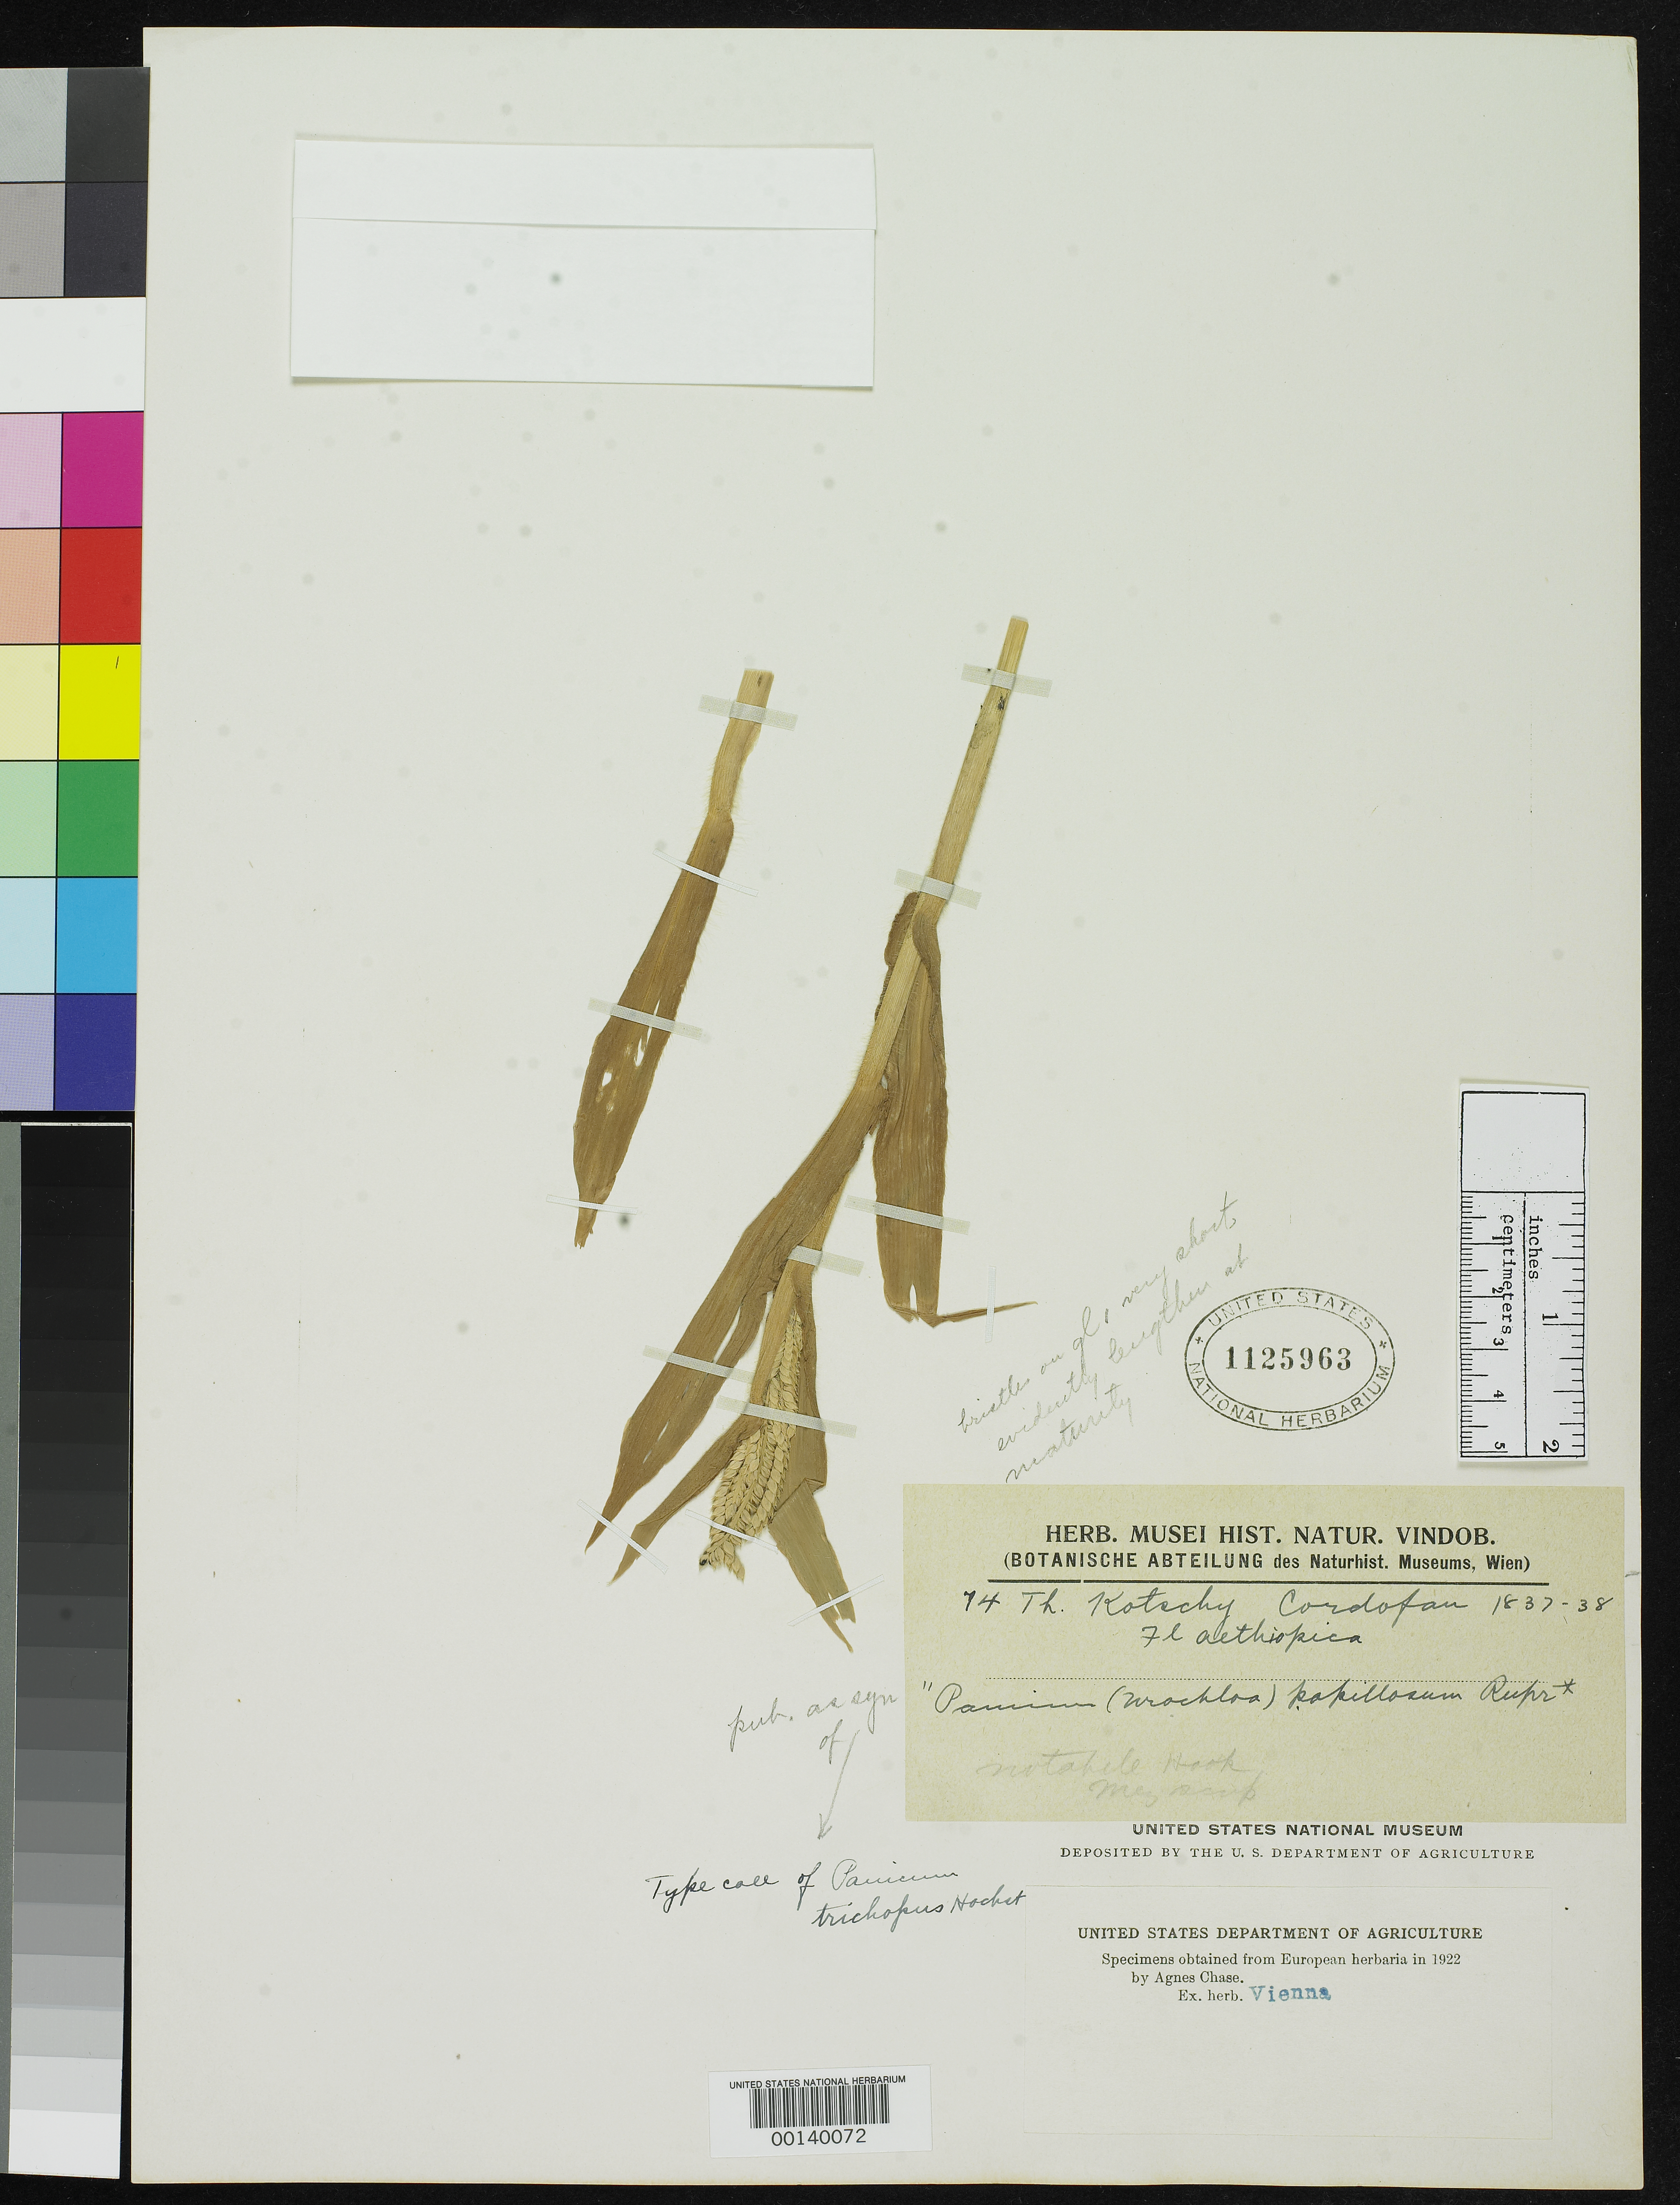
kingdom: Plantae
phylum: Tracheophyta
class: Liliopsida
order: Poales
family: Poaceae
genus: Panicum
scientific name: Panicum trichopus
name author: Hochst.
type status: Type Fragment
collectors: K. G. Kotschy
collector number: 74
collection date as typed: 1837 to -- --- 1838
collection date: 1837/1838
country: Sudan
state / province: Ġharb Kurdufān / Janūb Kurdufān / Shamāl Kurdufān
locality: "Cordofan Prov.".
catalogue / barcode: US 1125963